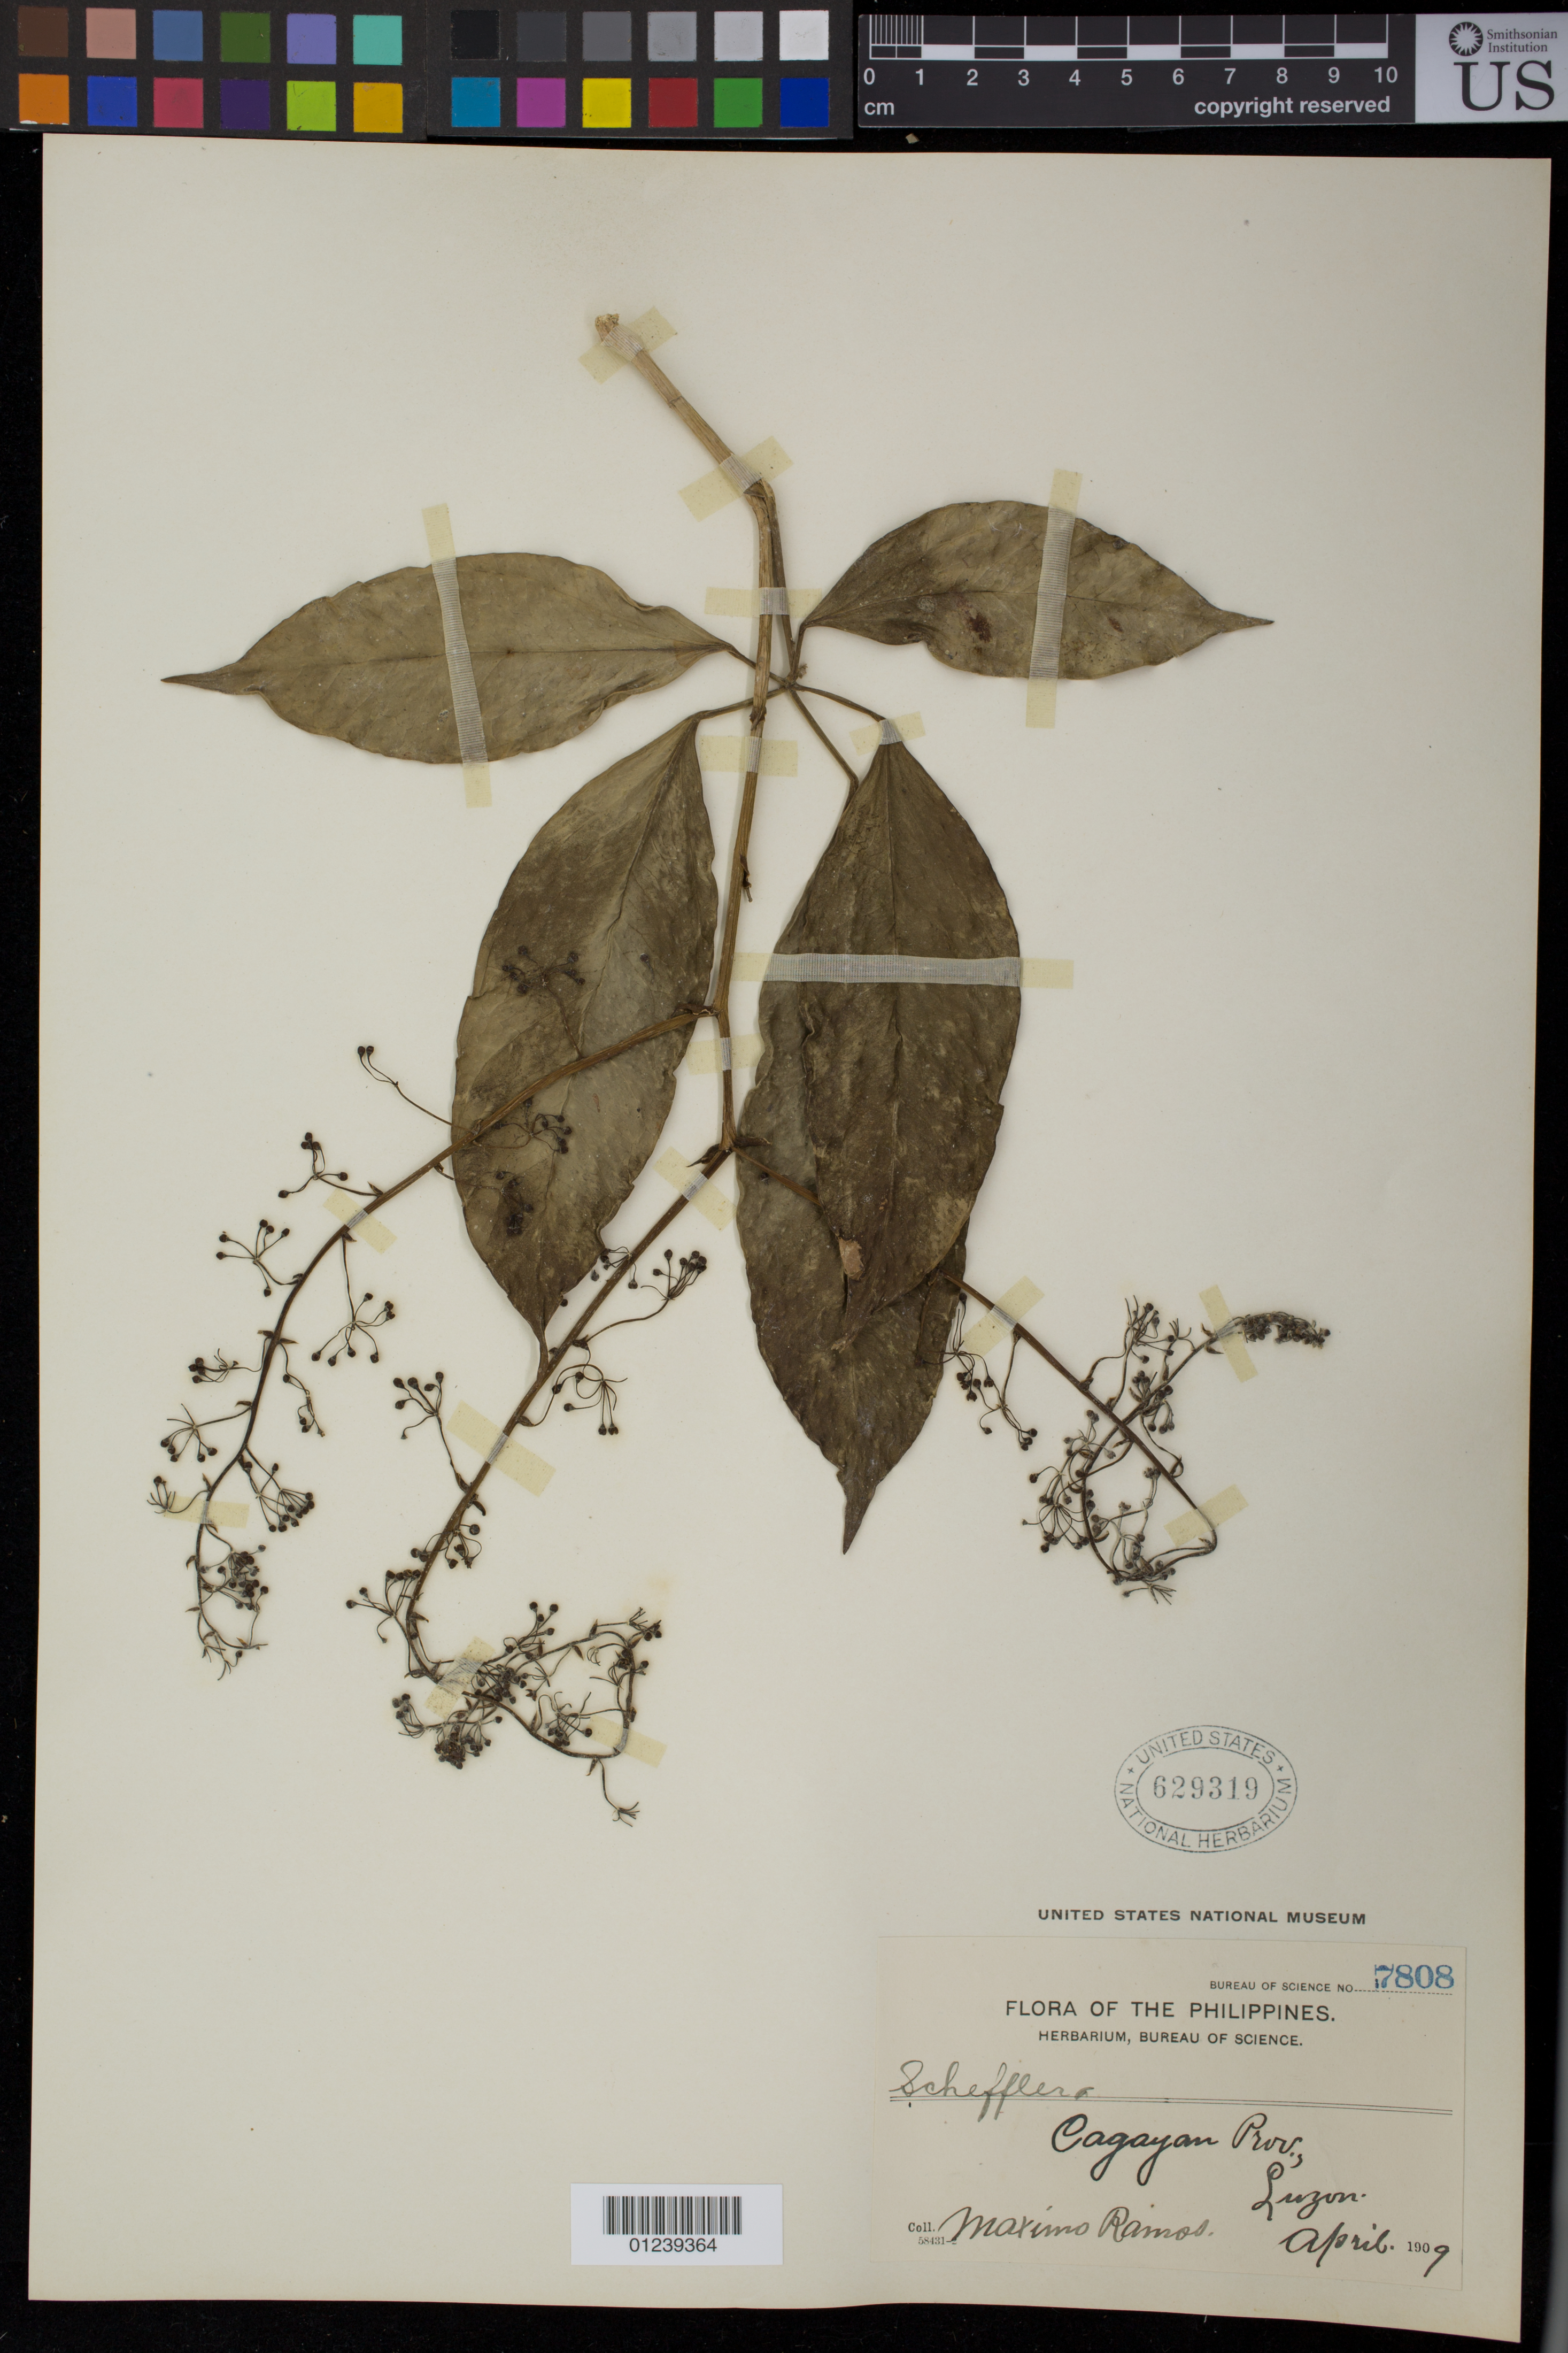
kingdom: Plantae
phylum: Tracheophyta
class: Magnoliopsida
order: Apiales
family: Araliaceae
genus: Schefflera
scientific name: Schefflera cumingii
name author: (Seem.) Harms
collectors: M. Ramos & M. Ramos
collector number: Bur. Sci. 7808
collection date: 1909-04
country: Philippines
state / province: Cagayan Valley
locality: Cagayan, Luzon.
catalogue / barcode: US 629319